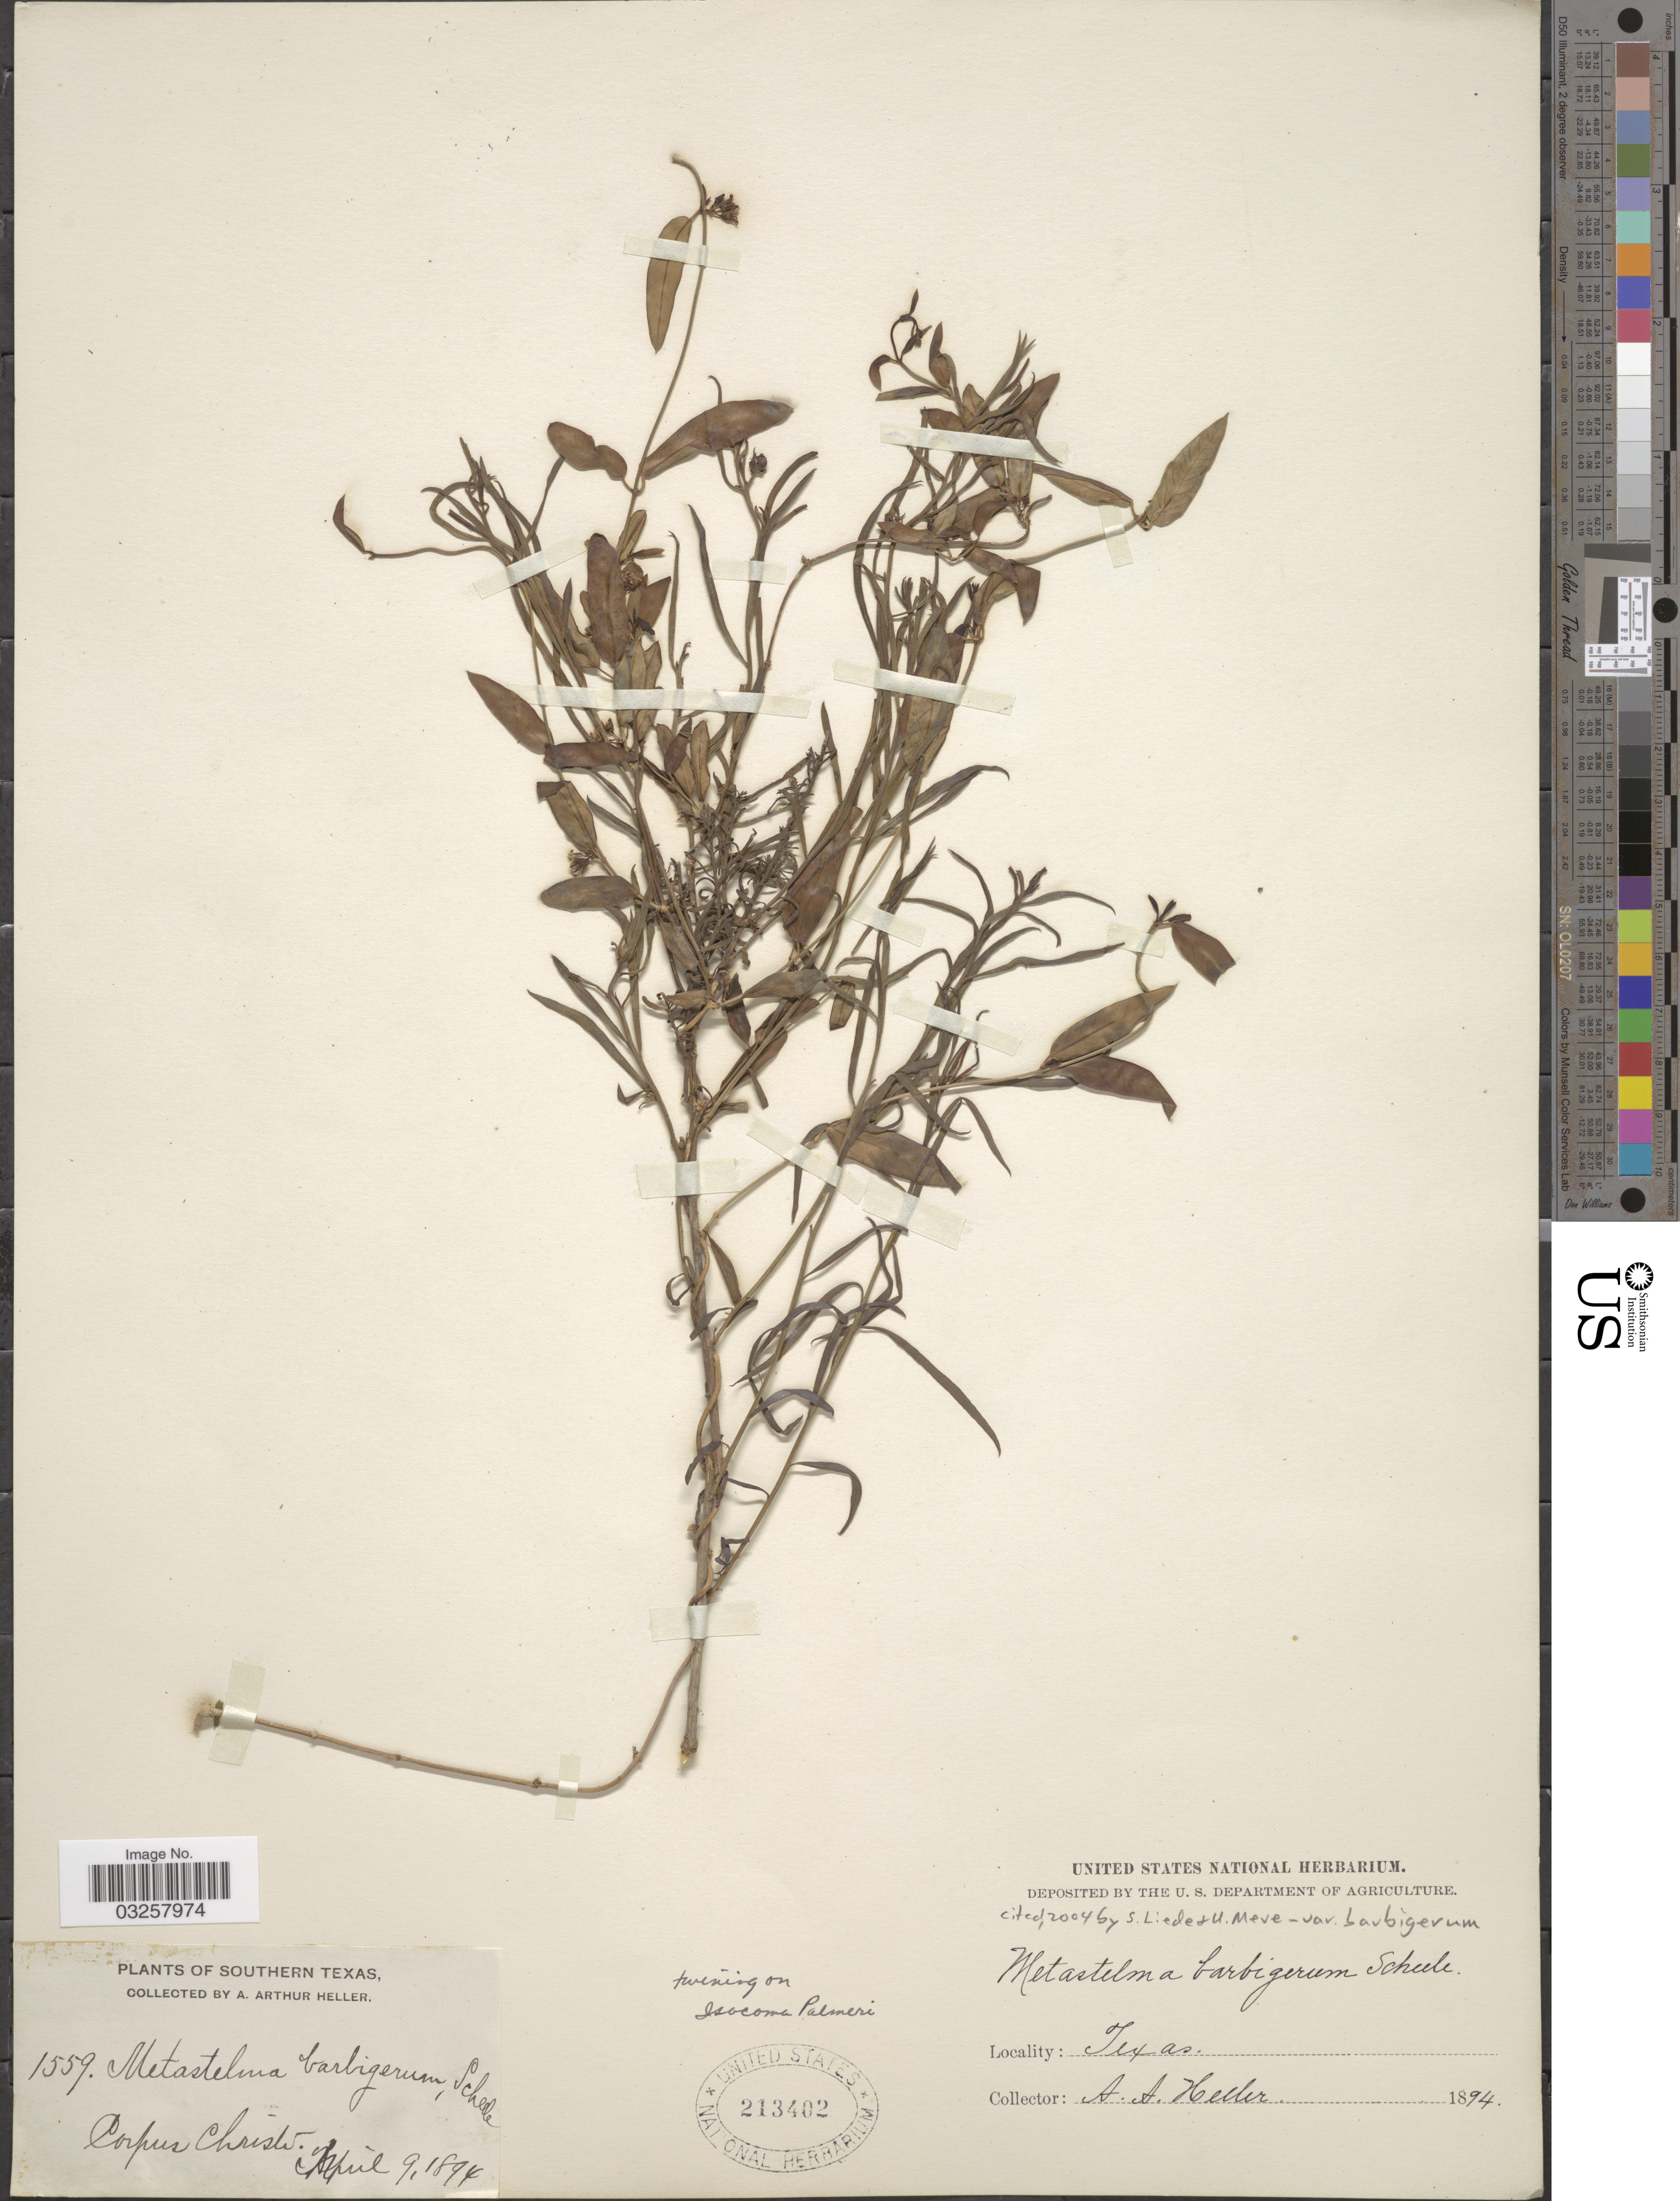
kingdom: Plantae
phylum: Tracheophyta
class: Magnoliopsida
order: Gentianales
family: Apocynaceae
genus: Metastelma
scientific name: Metastelma barbigerum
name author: Scheele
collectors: A. A. Heller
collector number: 1559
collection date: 1894-04-09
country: United States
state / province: Texas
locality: Southern Texas. Corpus Christi.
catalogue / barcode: US 213402